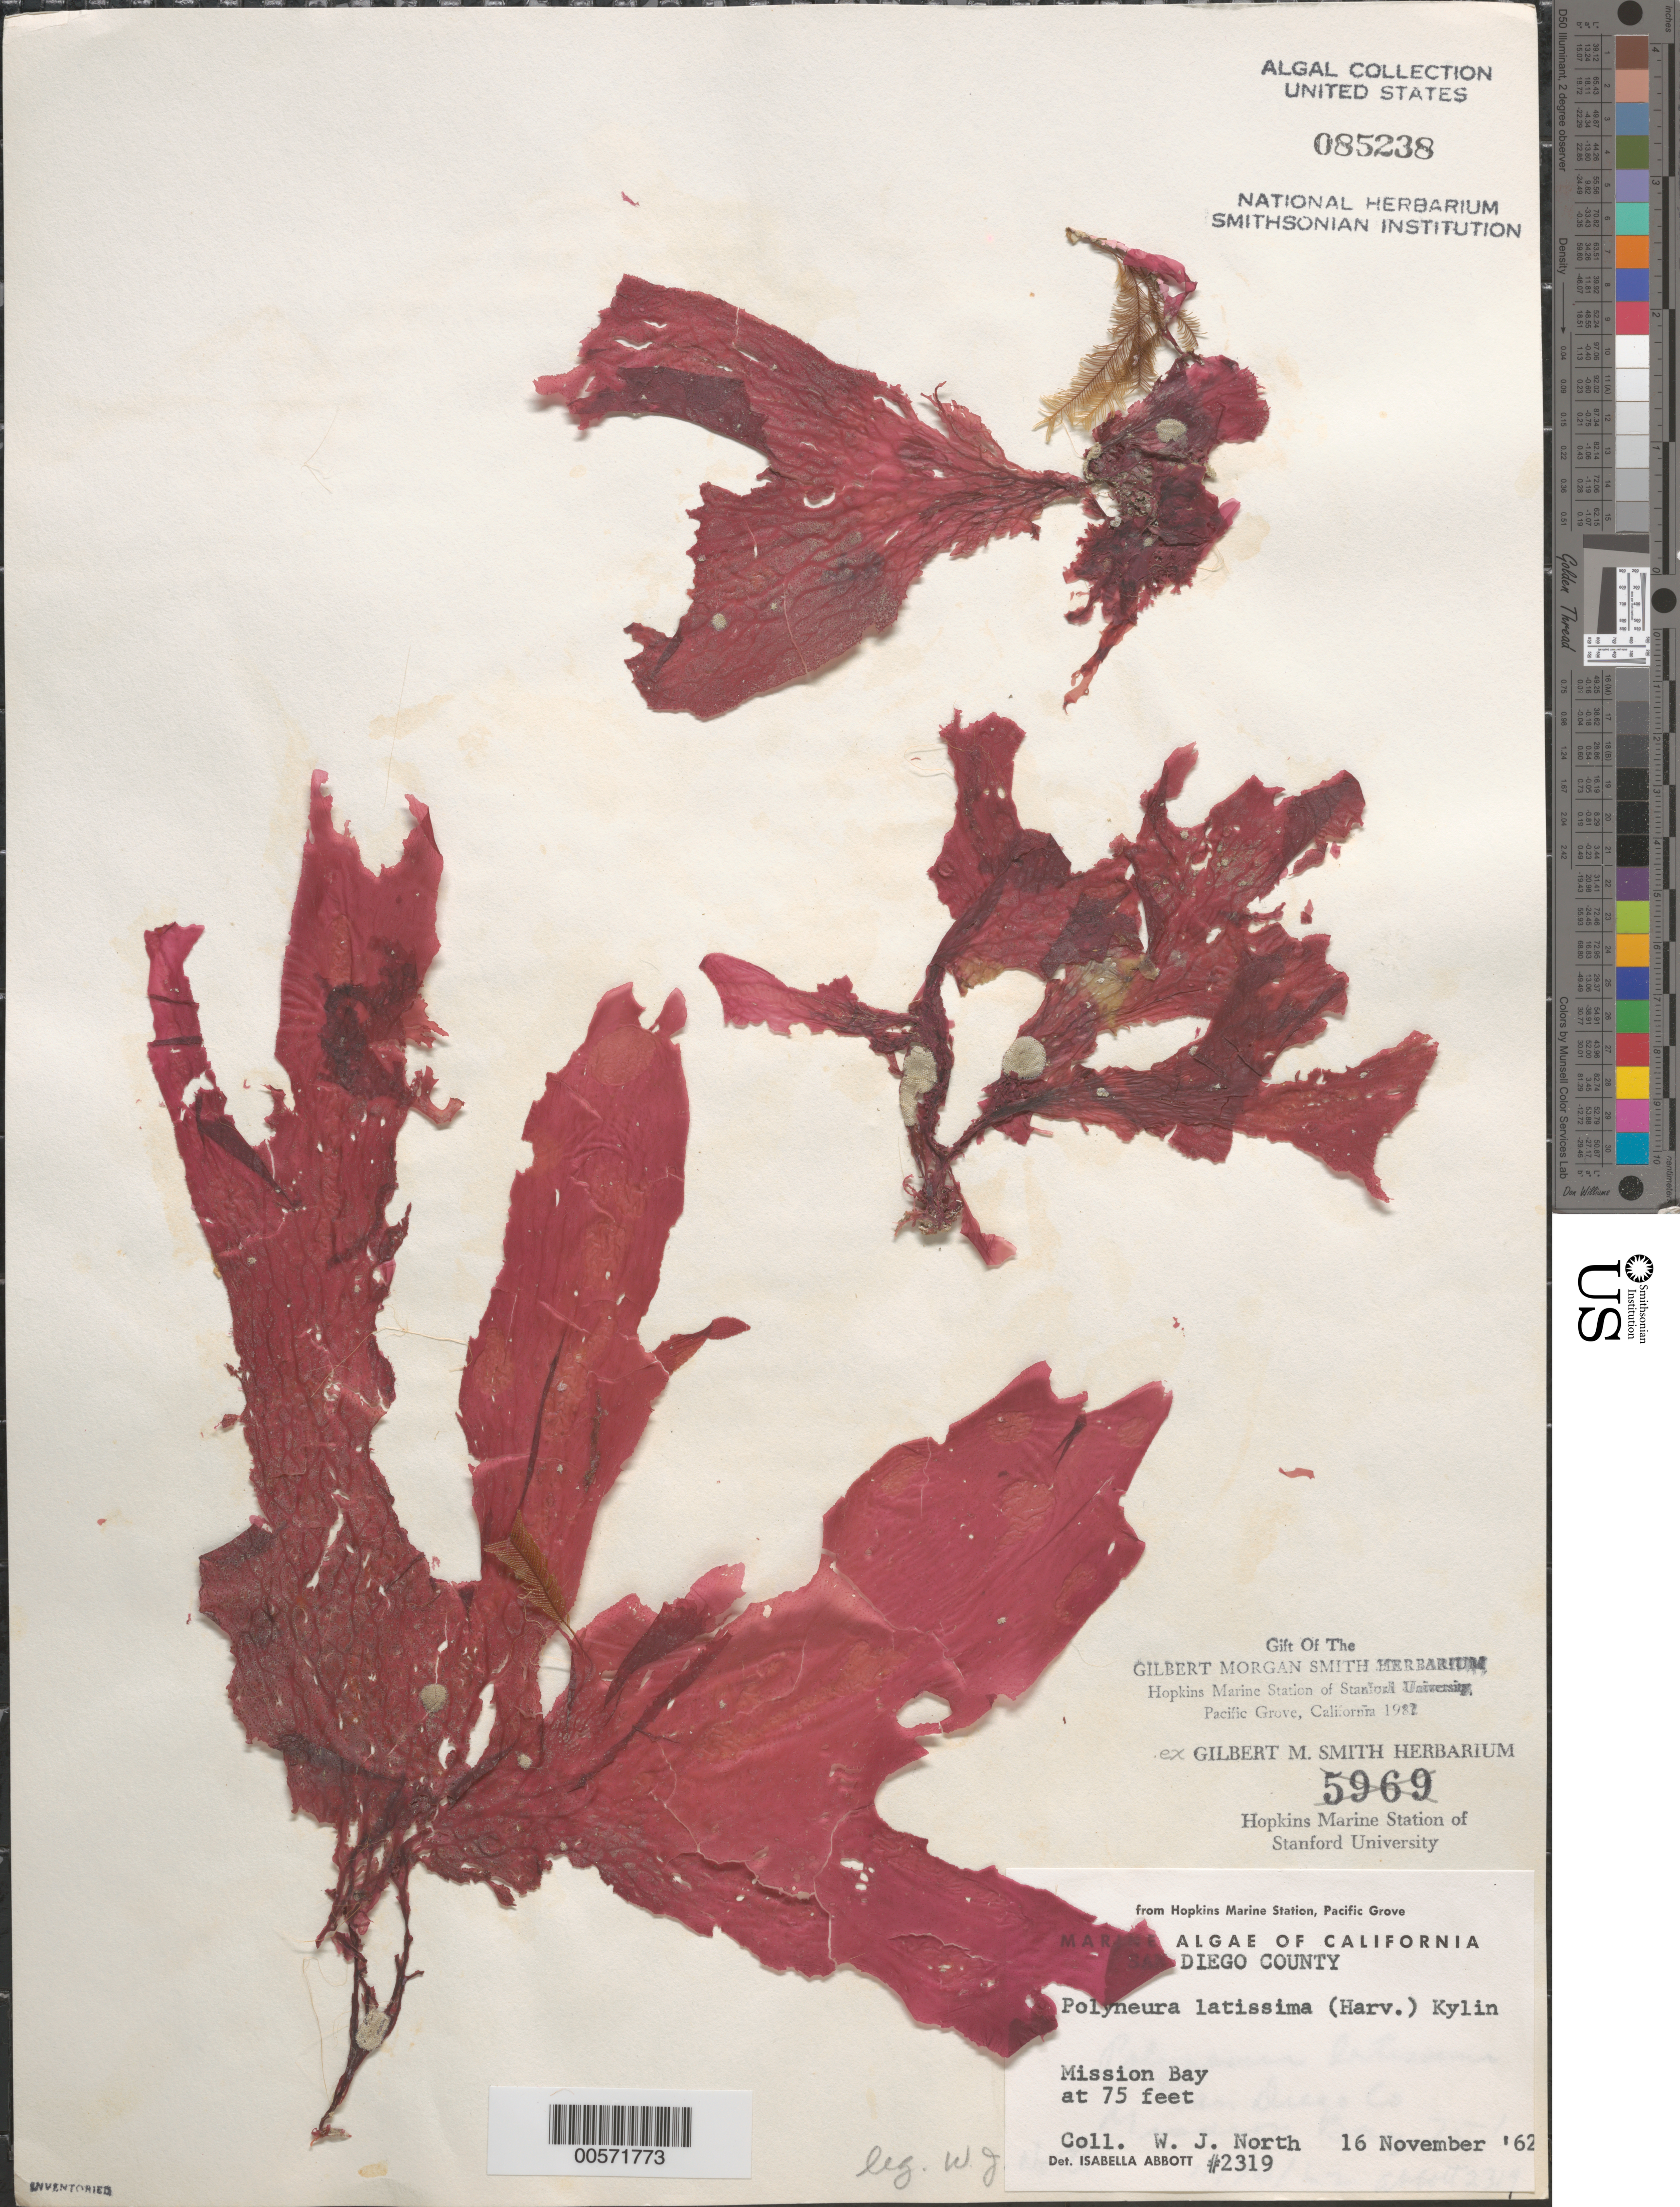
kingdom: Plantae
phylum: Rhodophyta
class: Florideophyceae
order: Ceramiales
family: Delesseriaceae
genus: Polyneura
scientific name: Polyneura latissima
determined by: Abbott, Isabella A.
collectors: W. North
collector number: IAA 2319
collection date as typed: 16 Nov 1962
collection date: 1962-11-16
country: United States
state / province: California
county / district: San Diego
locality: Mission Bay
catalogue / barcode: US 85238